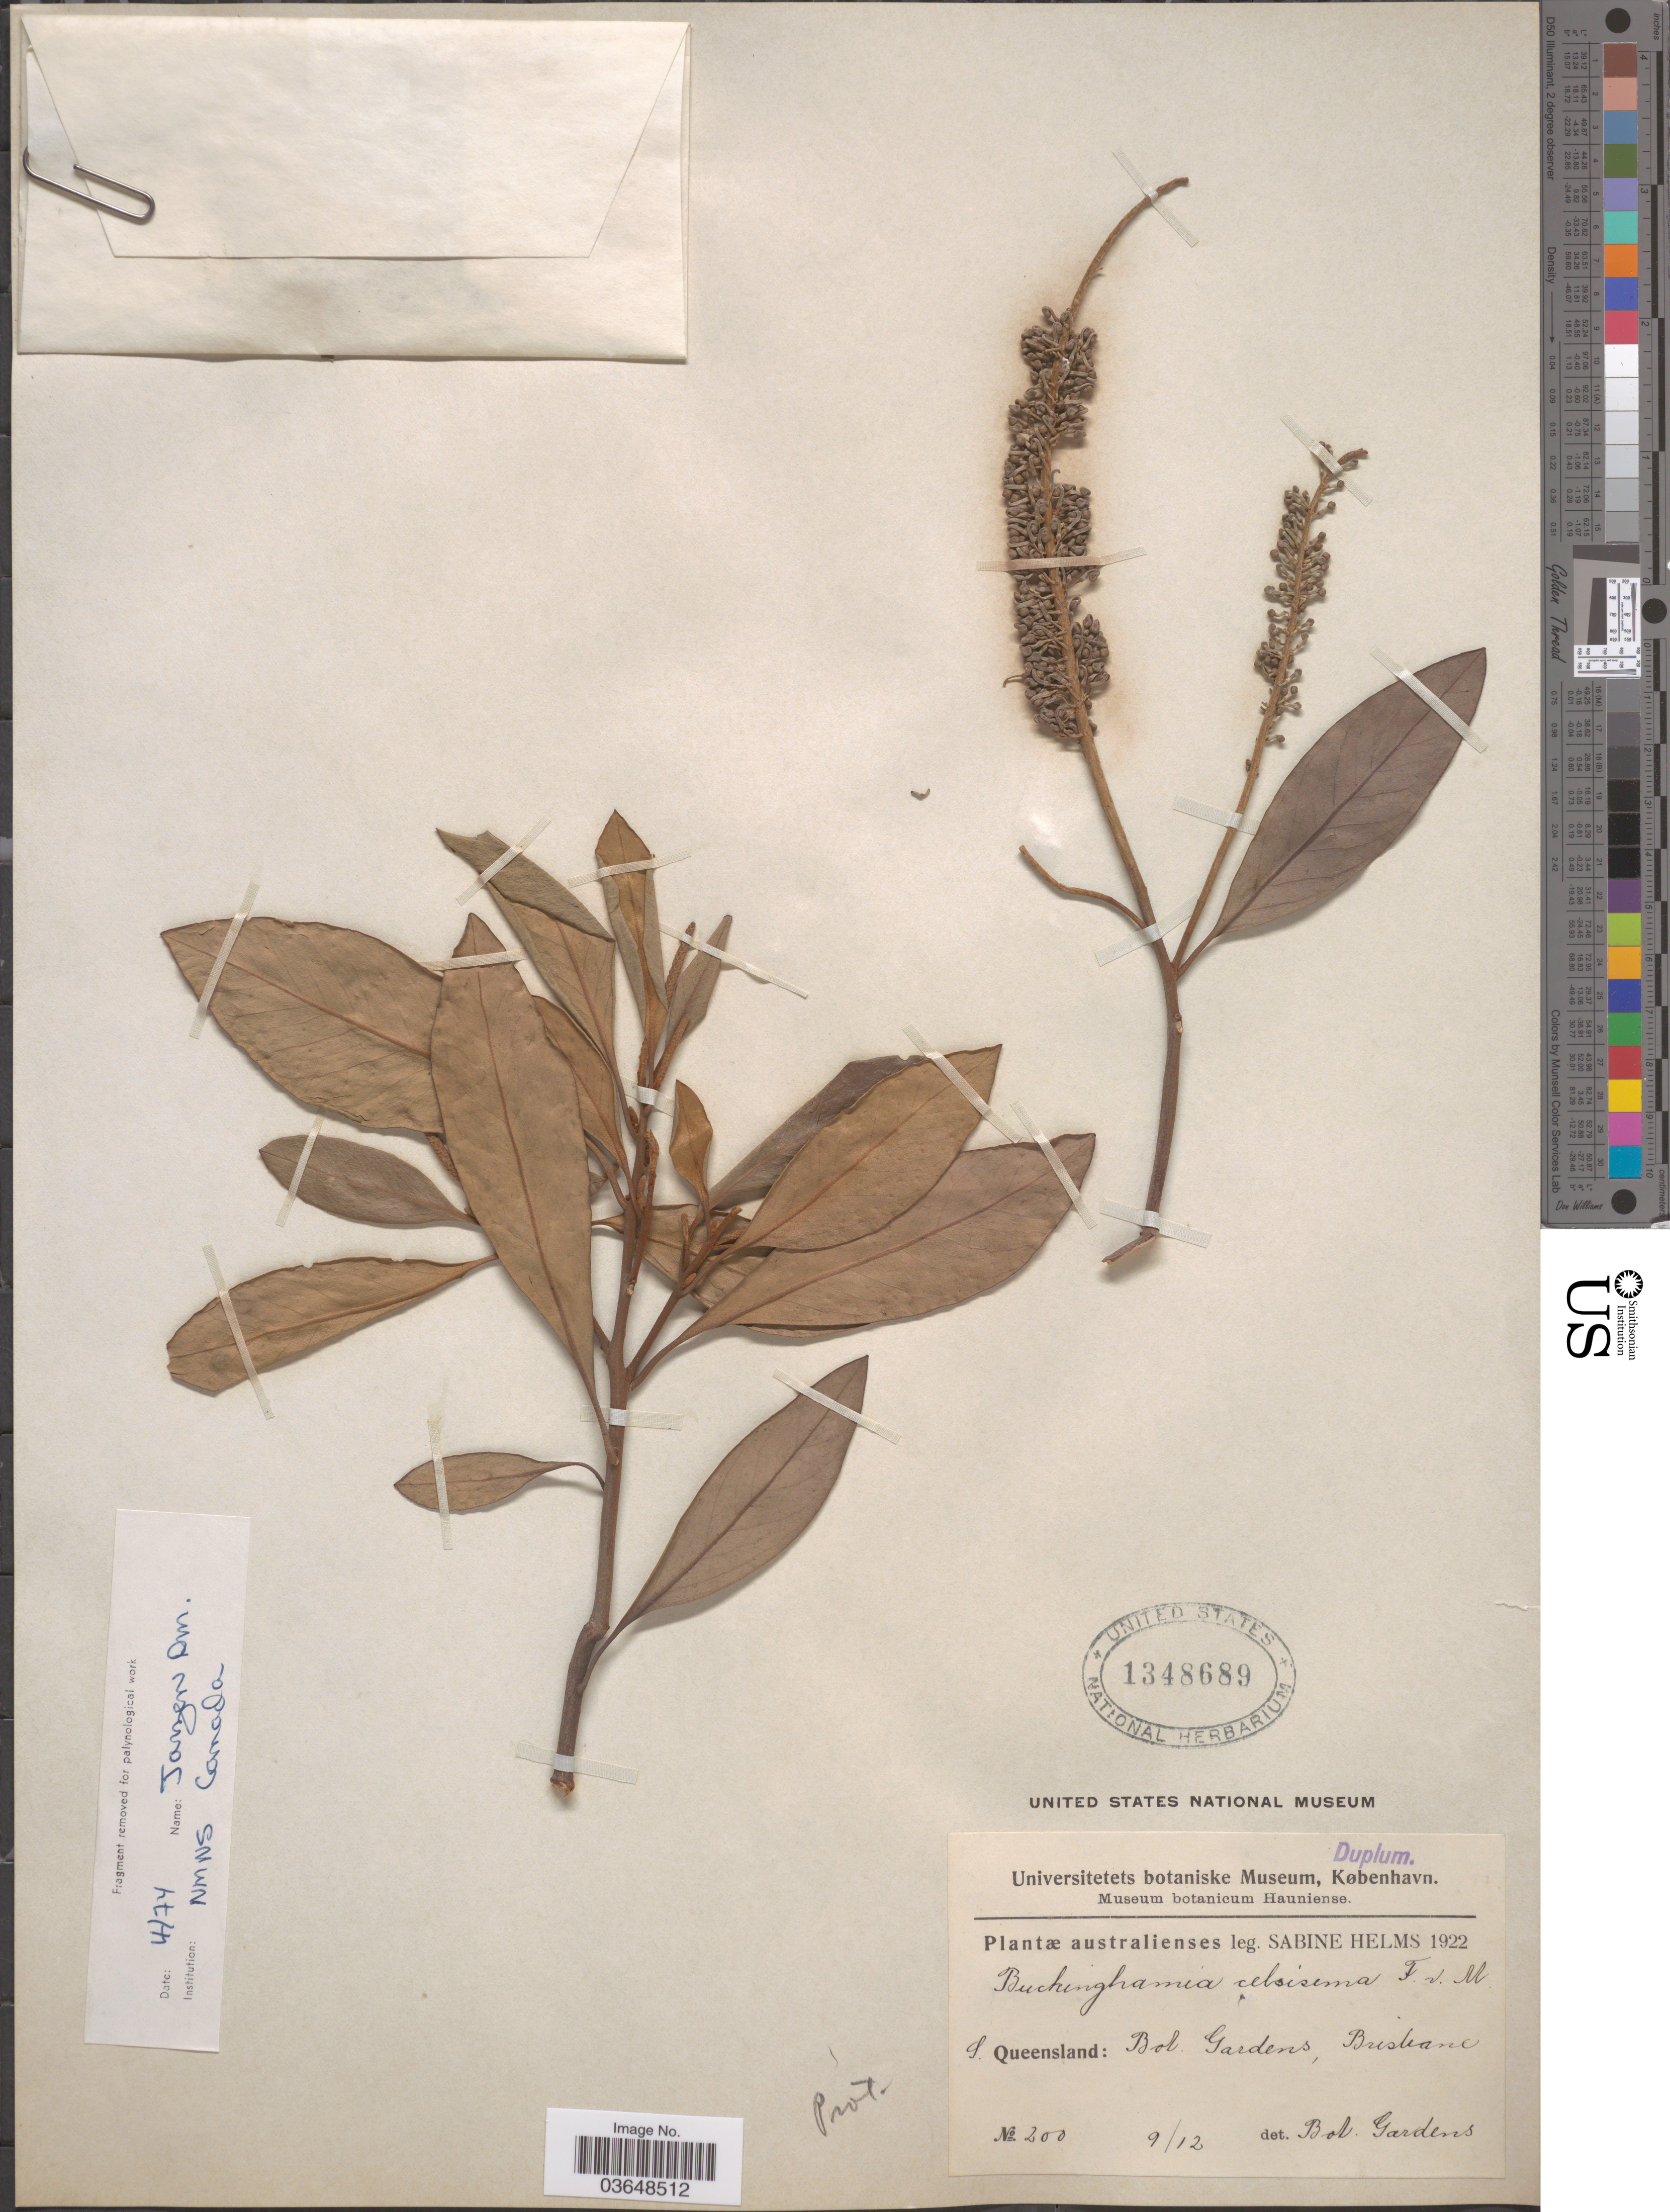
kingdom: Plantae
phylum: Tracheophyta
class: Magnoliopsida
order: Proteales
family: Proteaceae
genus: Buckinghamia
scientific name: Buckinghamia celsissima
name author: F. Muell.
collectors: S. Helms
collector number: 200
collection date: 1922-12-09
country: Australia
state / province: Queensland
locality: S. Queensland: Bot. Gardens, Brisbane.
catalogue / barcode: US 1348689